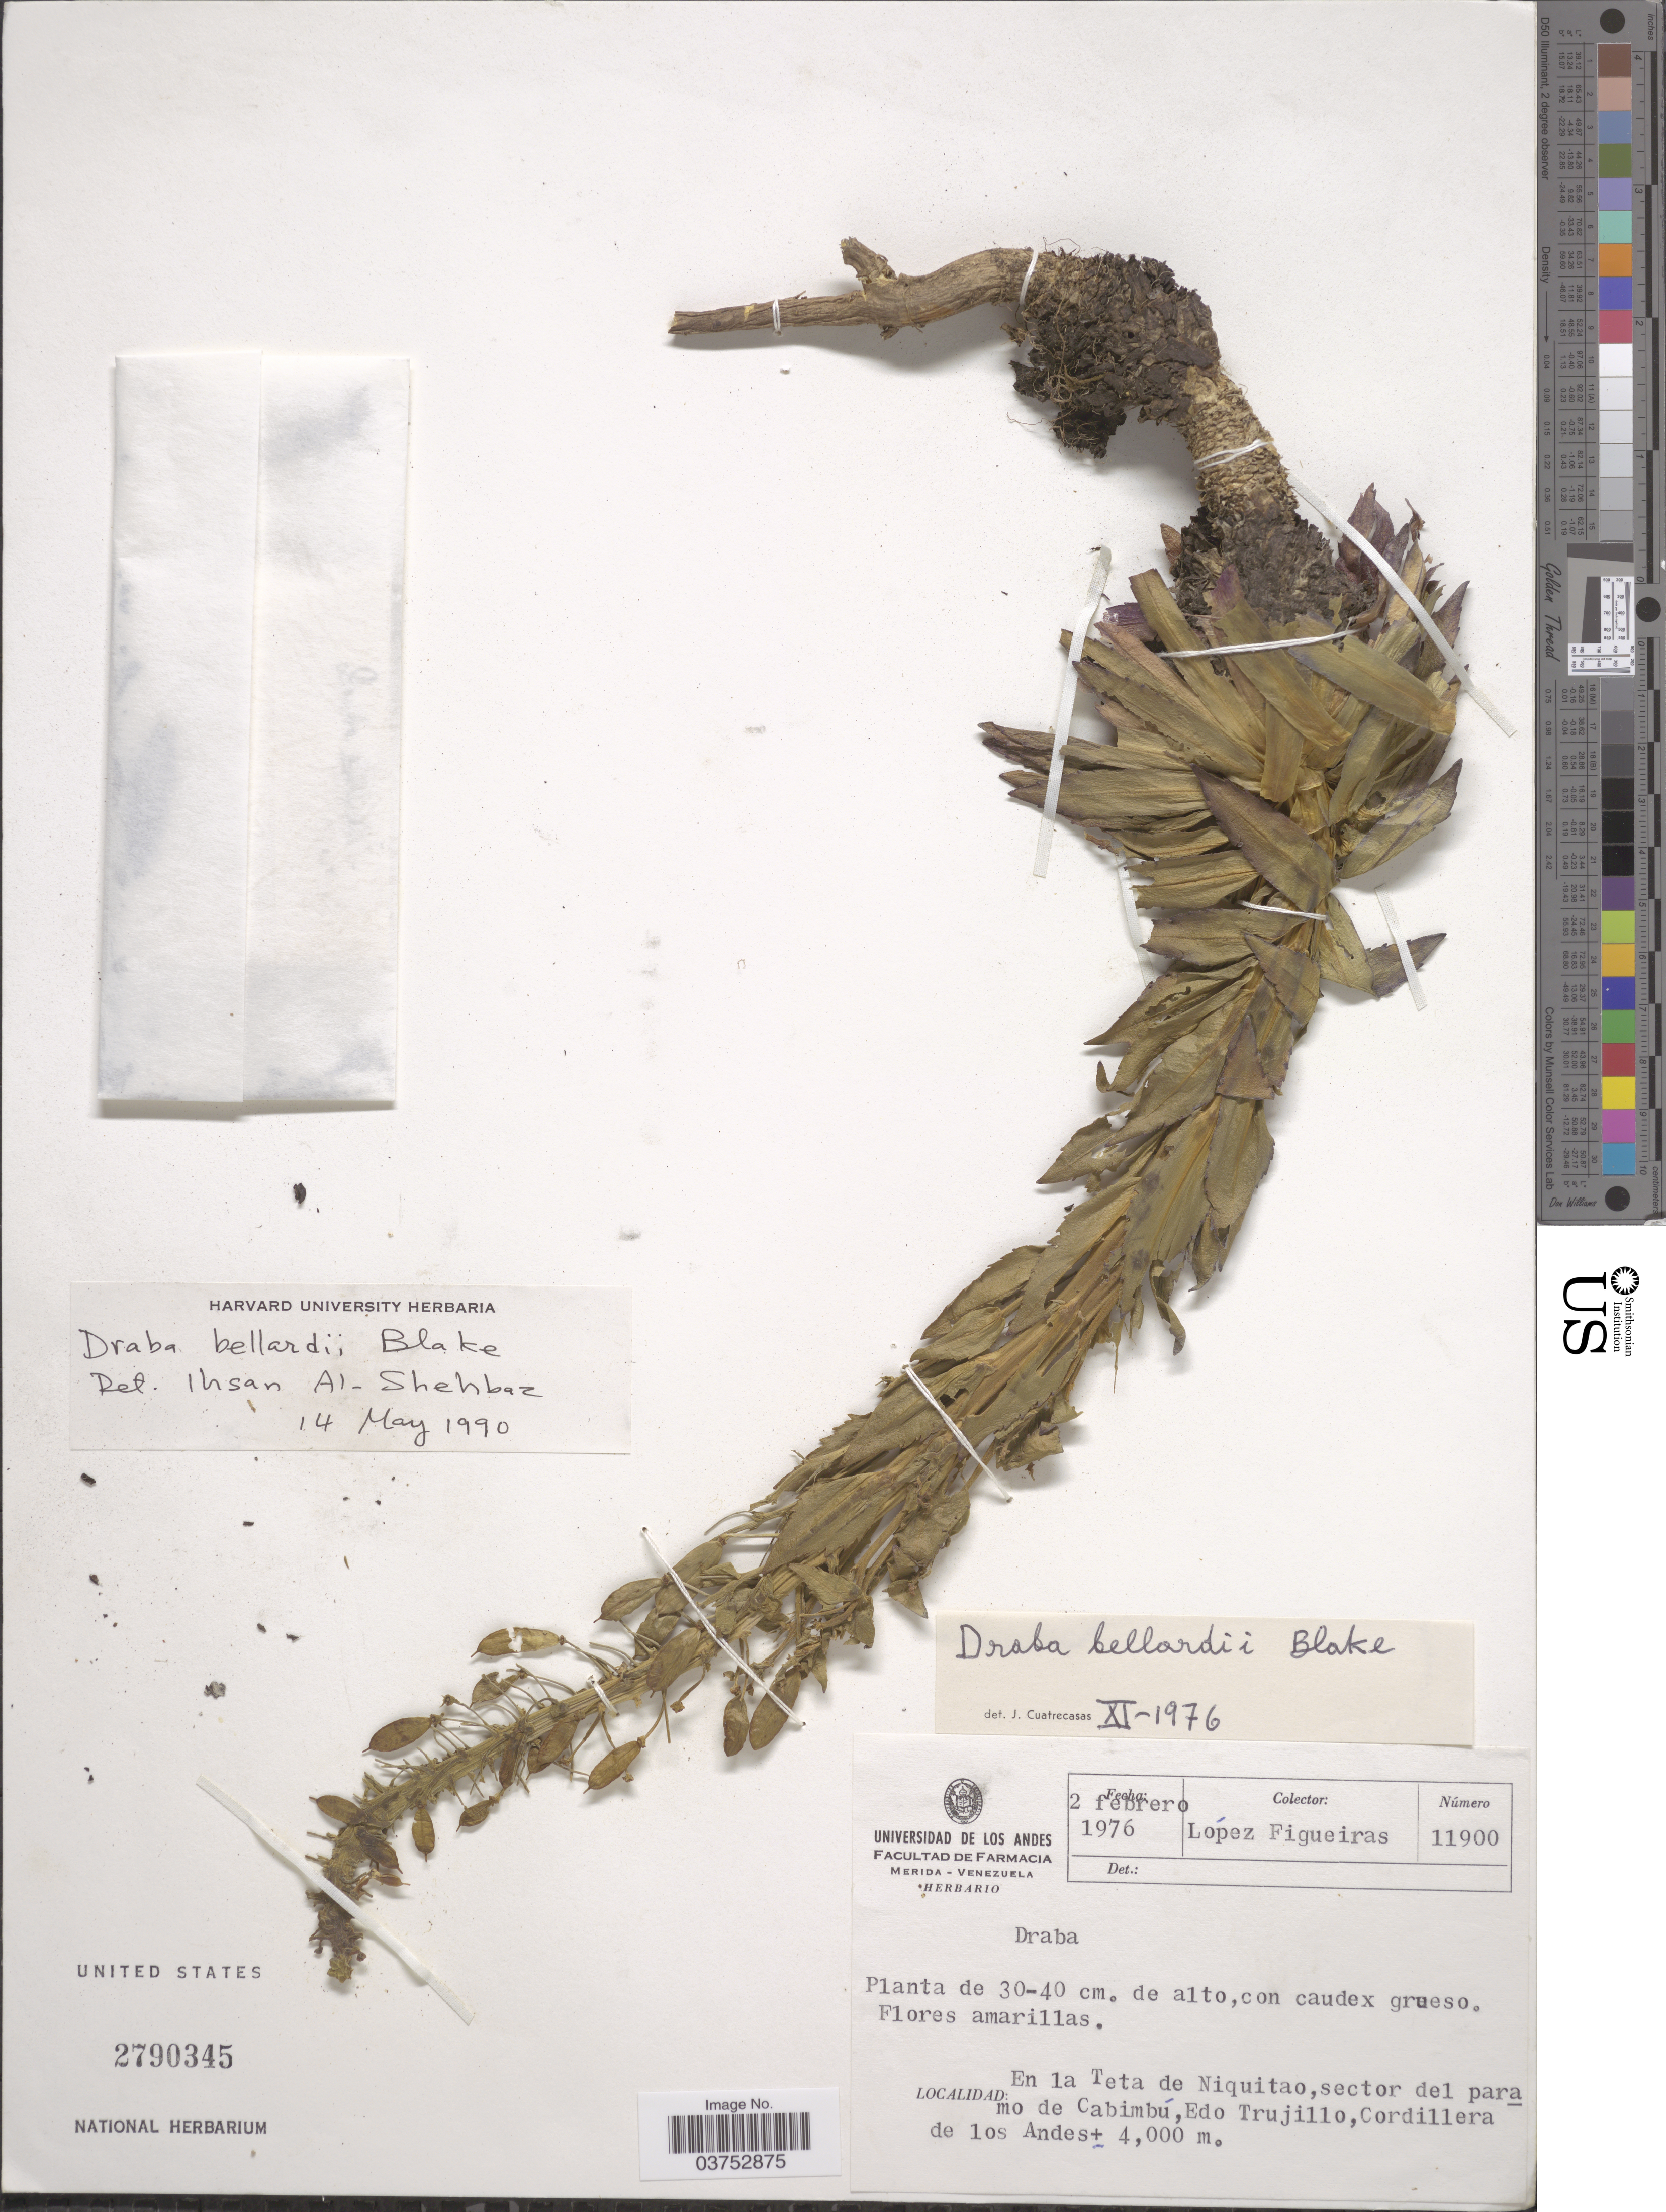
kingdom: Plantae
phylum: Tracheophyta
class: Magnoliopsida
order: Brassicales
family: Brassicaceae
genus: Draba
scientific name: Draba bellardii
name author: S.F. Blake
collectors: M. López Figueiras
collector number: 11900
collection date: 1976-02-02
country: Venezuela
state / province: Trujillo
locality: En la Teta de Niquitao, sector del paramo de Cabimbú, Edo Trujillo, cordillera de los Andes.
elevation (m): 4000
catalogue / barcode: US 2790345